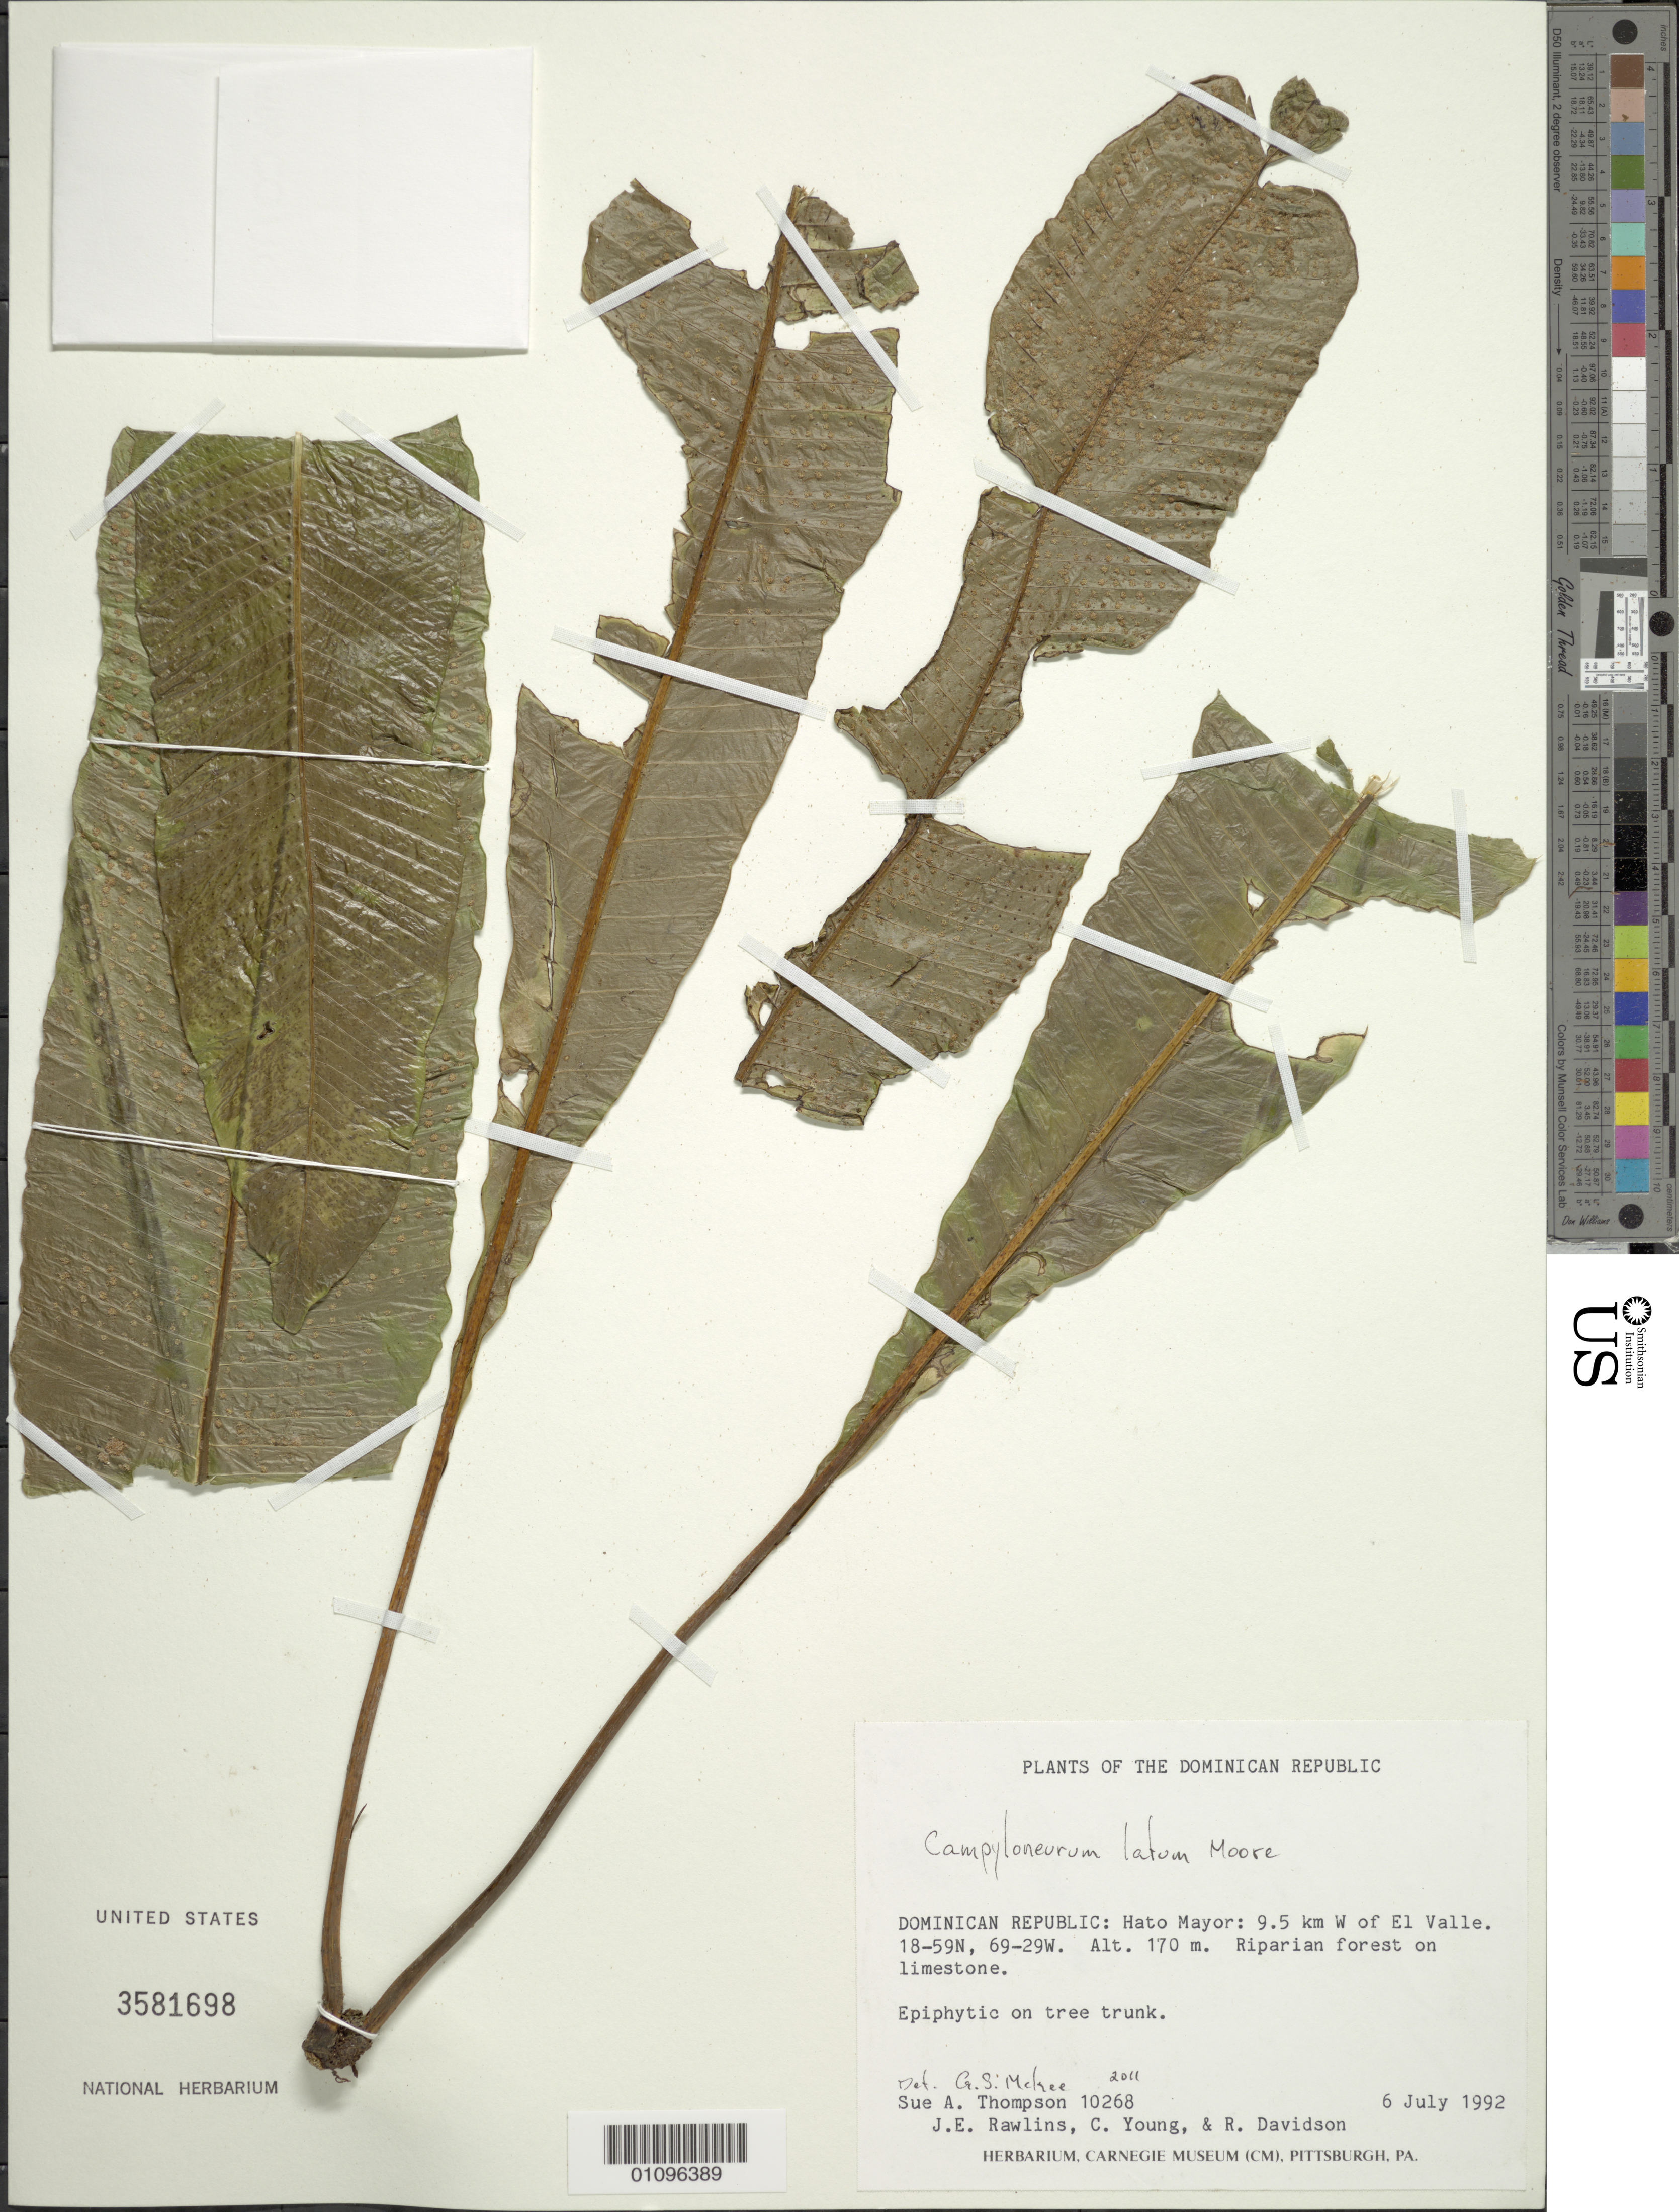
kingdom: Plantae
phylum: Tracheophyta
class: Polypodiopsida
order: Polypodiales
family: Polypodiaceae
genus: Campyloneurum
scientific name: Campyloneurum latum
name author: T. Moore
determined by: McKee, G. S., (US), NMNH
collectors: S. A. Thompson, J. Rawlins, C. Young & R. Davidson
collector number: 10268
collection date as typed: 06 Jul 1992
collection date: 1992-07-06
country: Dominican Republic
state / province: Hato Mayor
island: Hispaniola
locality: El Valle, 9.5 km W of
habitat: Riparian forest on limestone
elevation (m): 170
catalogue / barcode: US 3581698